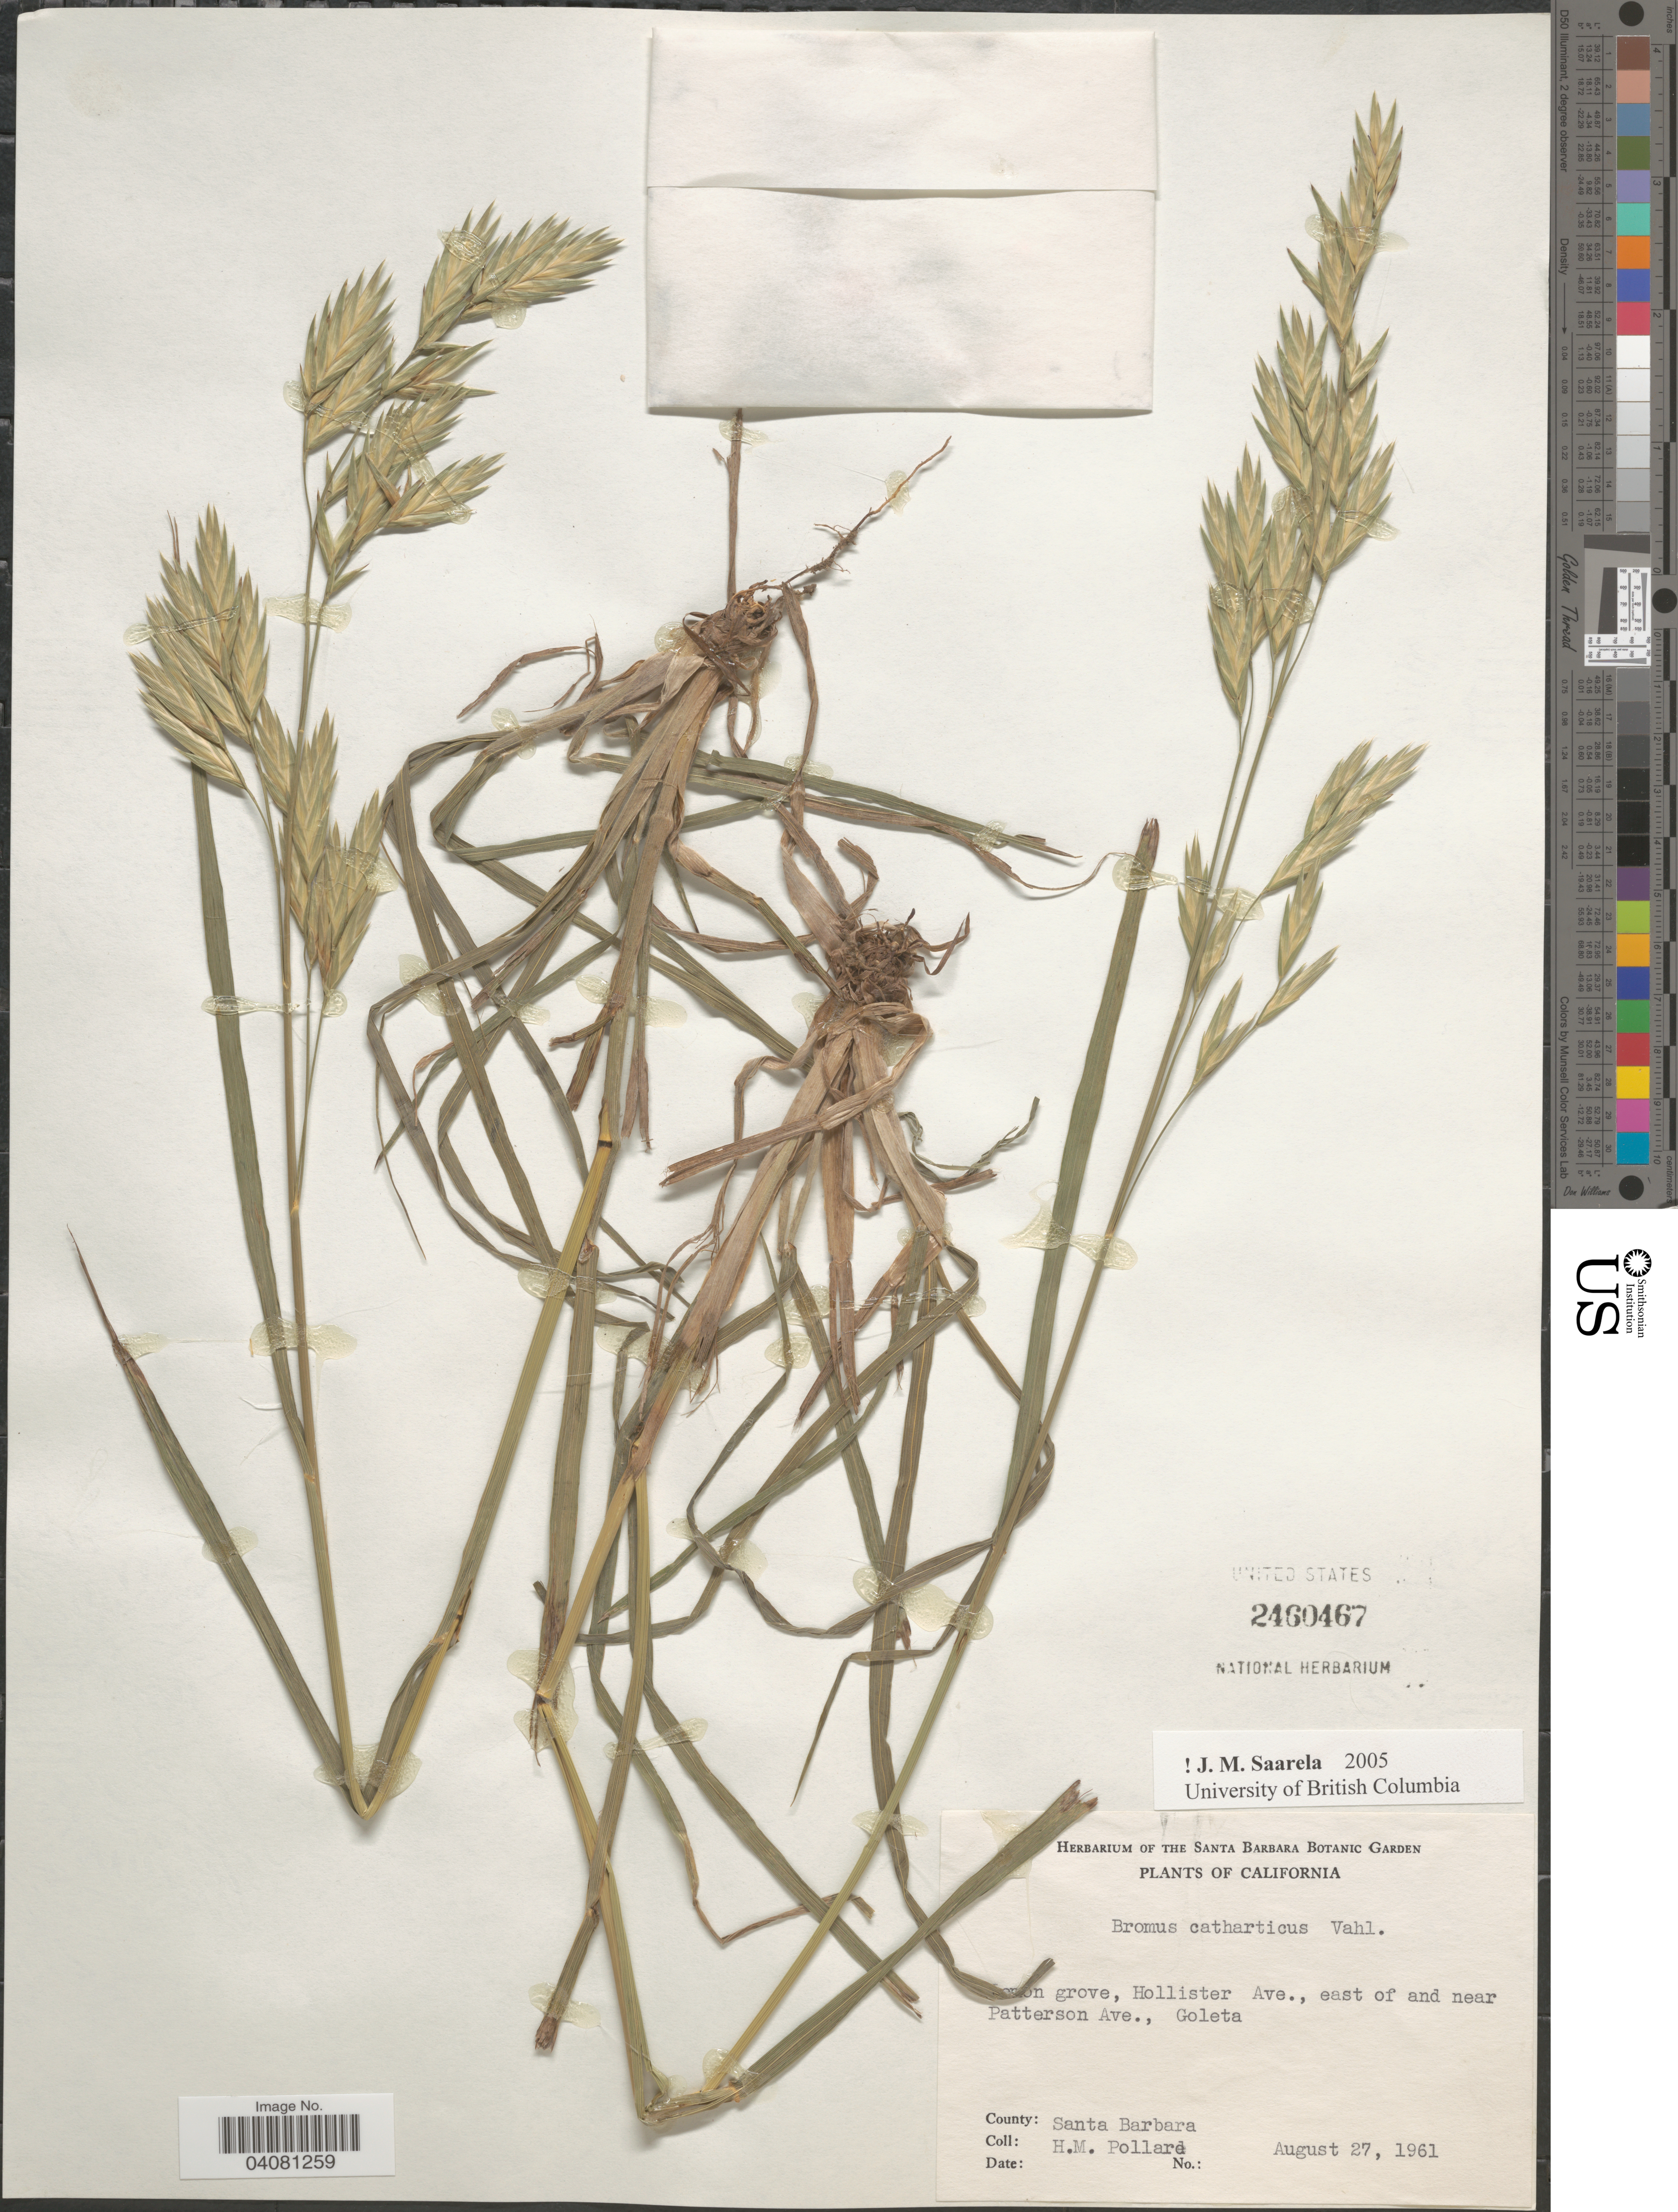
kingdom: Plantae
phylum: Tracheophyta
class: Liliopsida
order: Poales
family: Poaceae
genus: Bromus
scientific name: Bromus catharticus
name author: Vahl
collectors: H. M. Pollard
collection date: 1961-08-27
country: United States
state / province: California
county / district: Santa Barbara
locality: [illegible text]n grove, Hollister Ave., east of and near Patterson Ave., Goleta. County: Santa Barbara.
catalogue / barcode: US 2460467